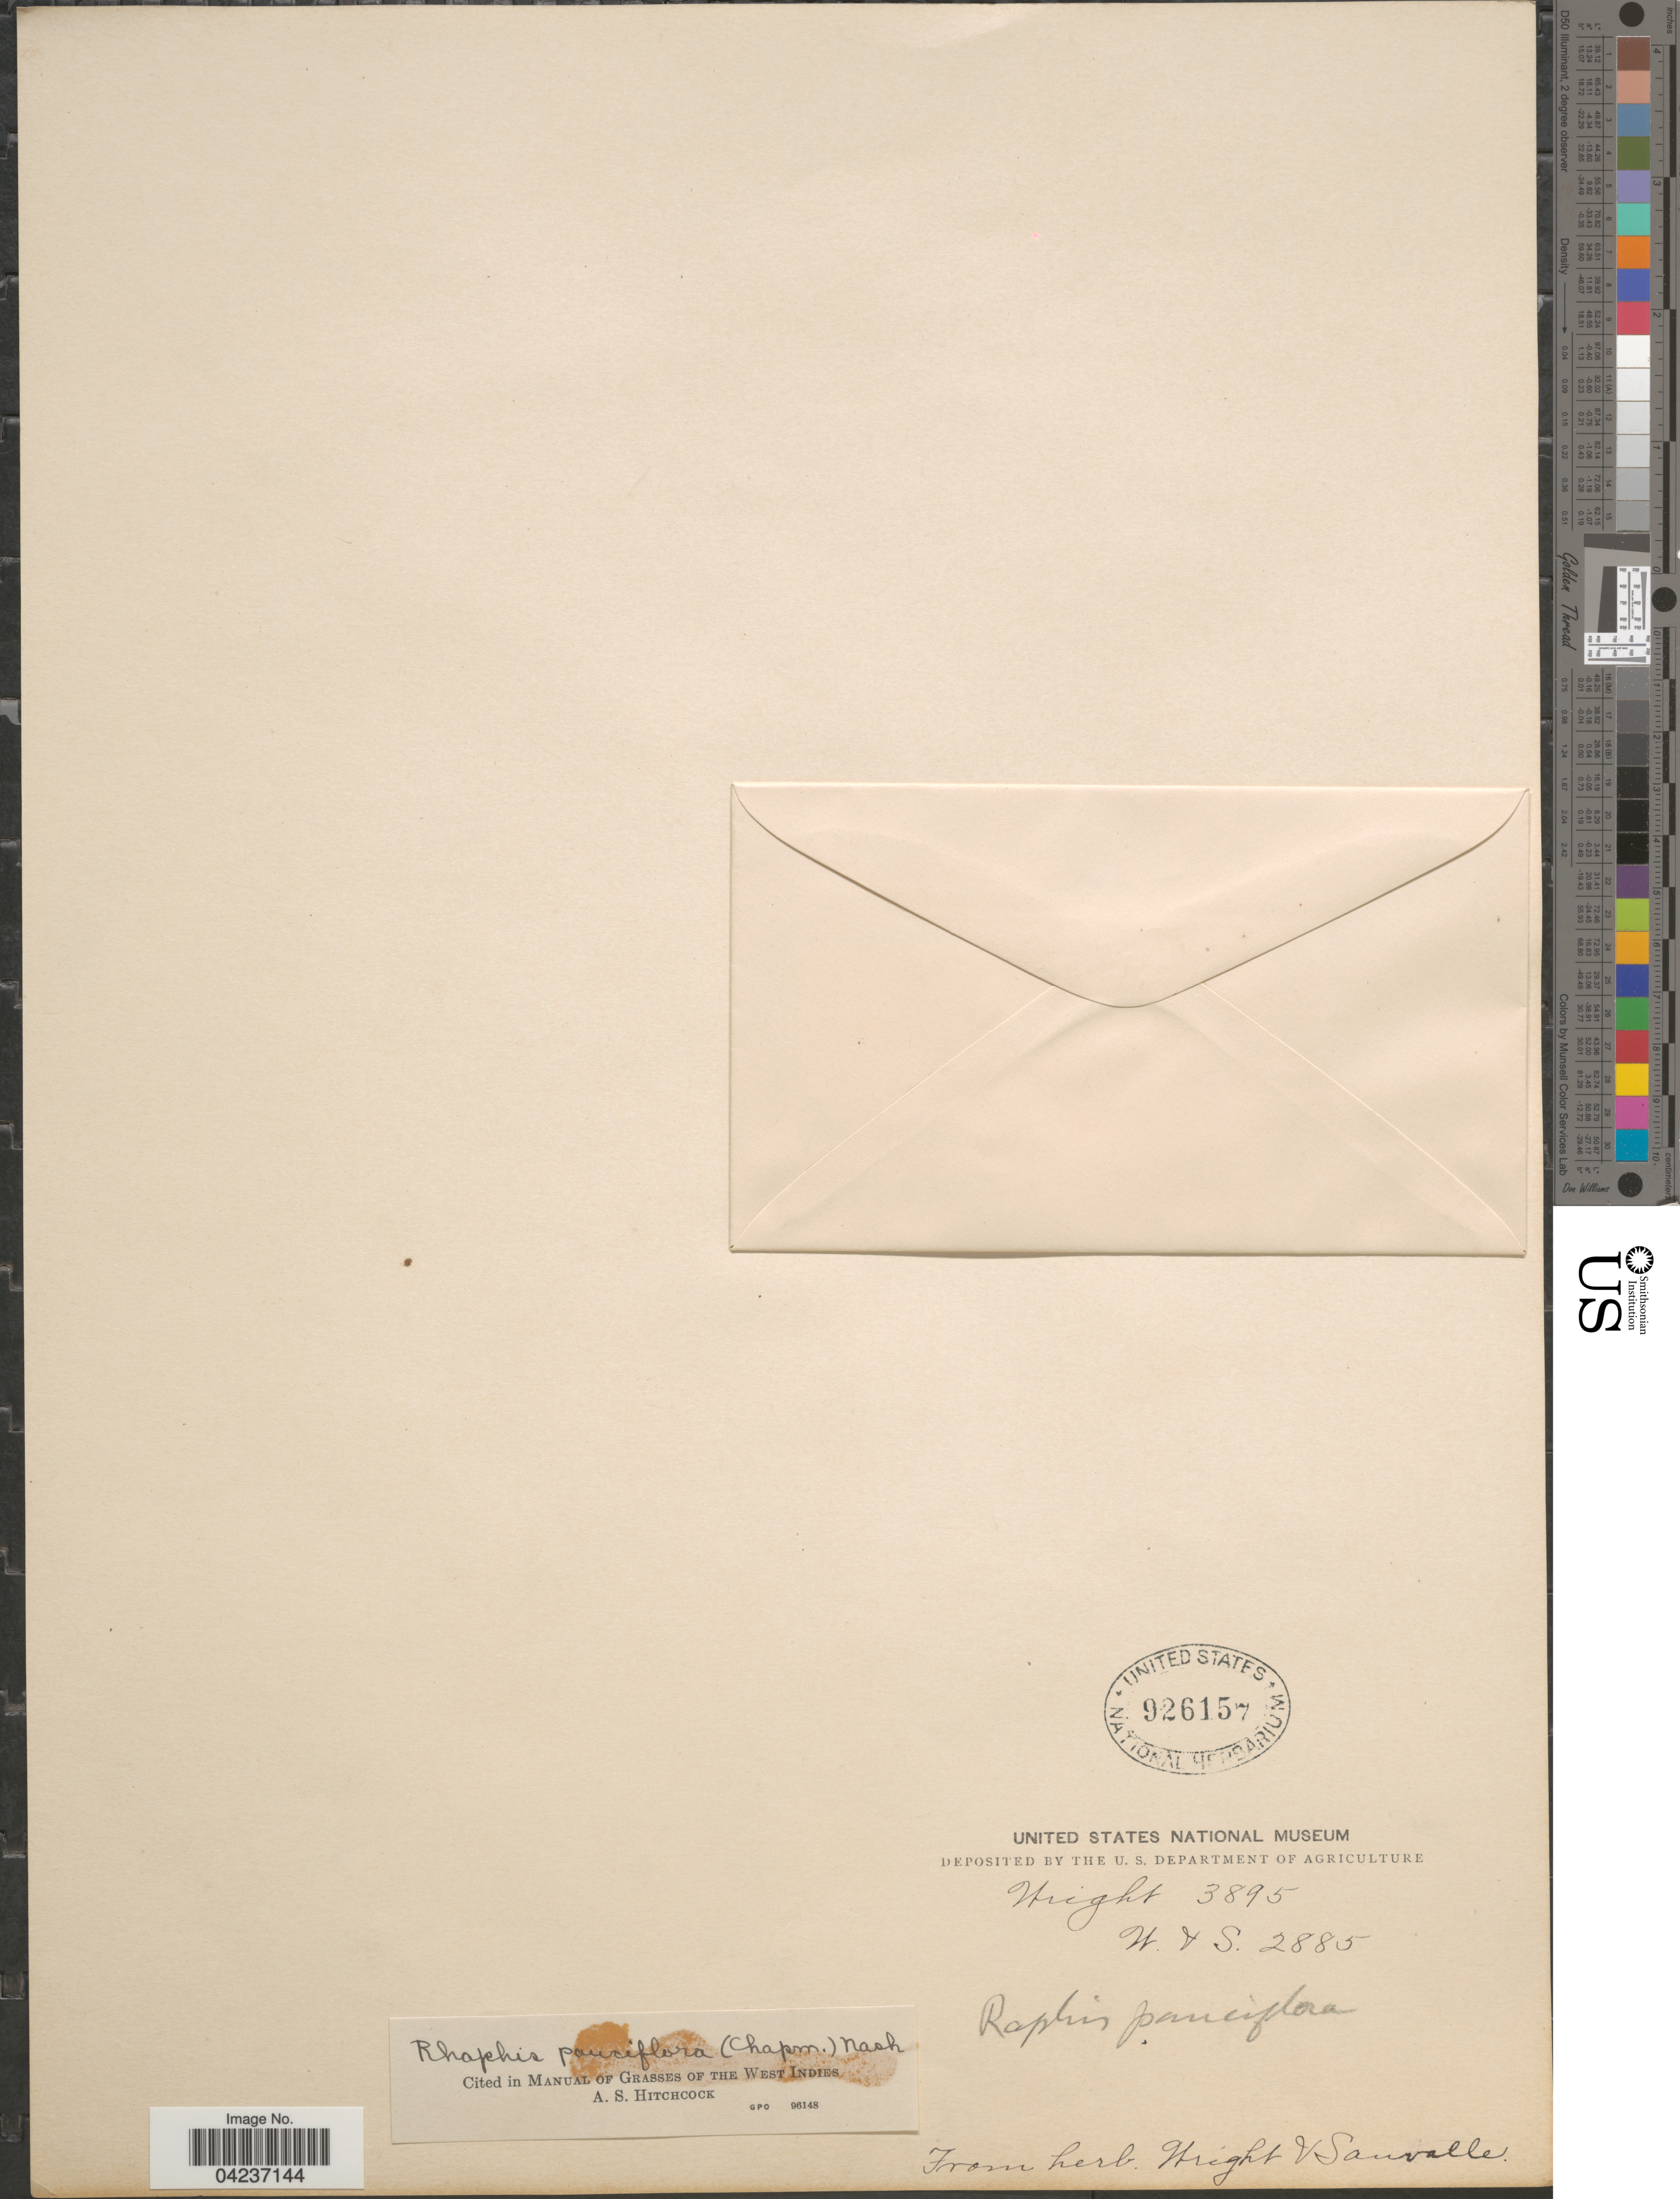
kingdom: Plantae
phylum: Tracheophyta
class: Liliopsida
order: Poales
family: Poaceae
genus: Chrysopogon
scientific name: Chrysopogon pauciflorus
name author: (Chapm.) Benth. ex Vasey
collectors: Wright, --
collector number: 3895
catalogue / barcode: US 926157